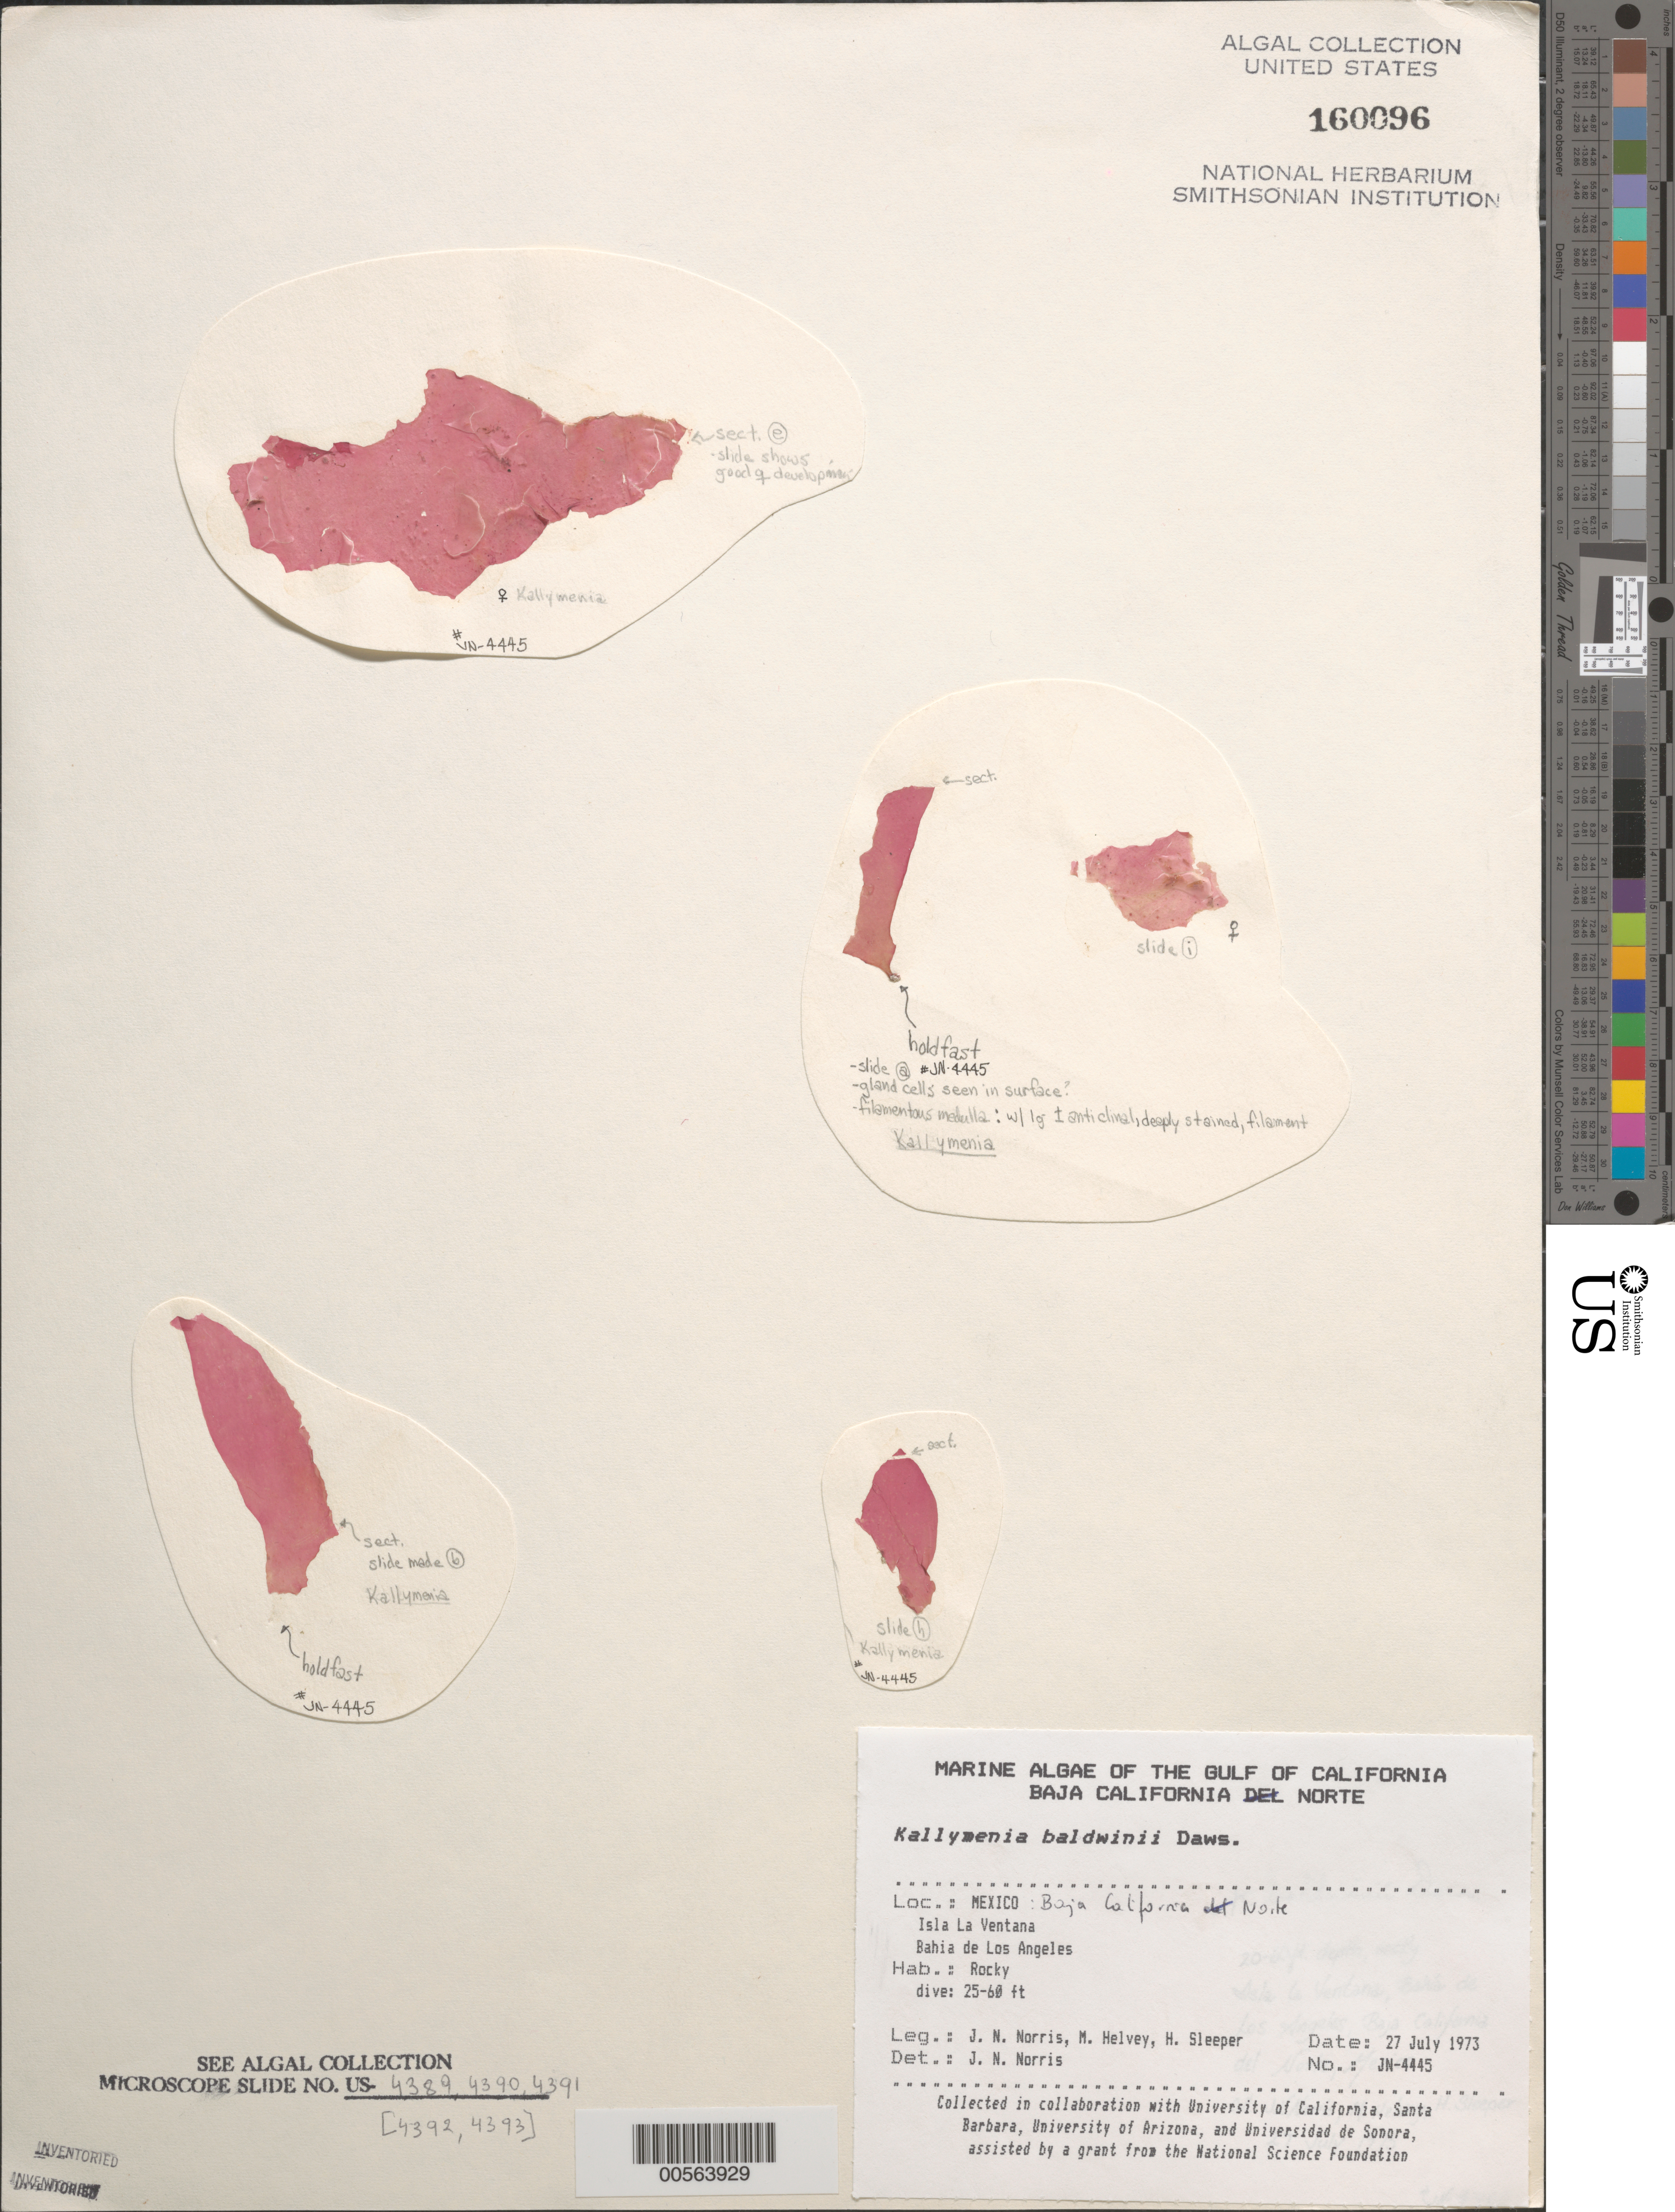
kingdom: Plantae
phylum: Rhodophyta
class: Florideophyceae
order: Gigartinales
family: Kallymeniaceae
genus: Kallymenia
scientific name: Kallymenia baldwinii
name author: E.Y. Dawson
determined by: Norris, James N.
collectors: J. N. Norris, M. Helvey & H. Sleeper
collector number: JN-4445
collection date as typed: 27 Jul 1973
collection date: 1973-07-27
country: Mexico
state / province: Baja California Norte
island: Isla la Ventana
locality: Bahia de Los Angeles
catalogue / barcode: US 160096